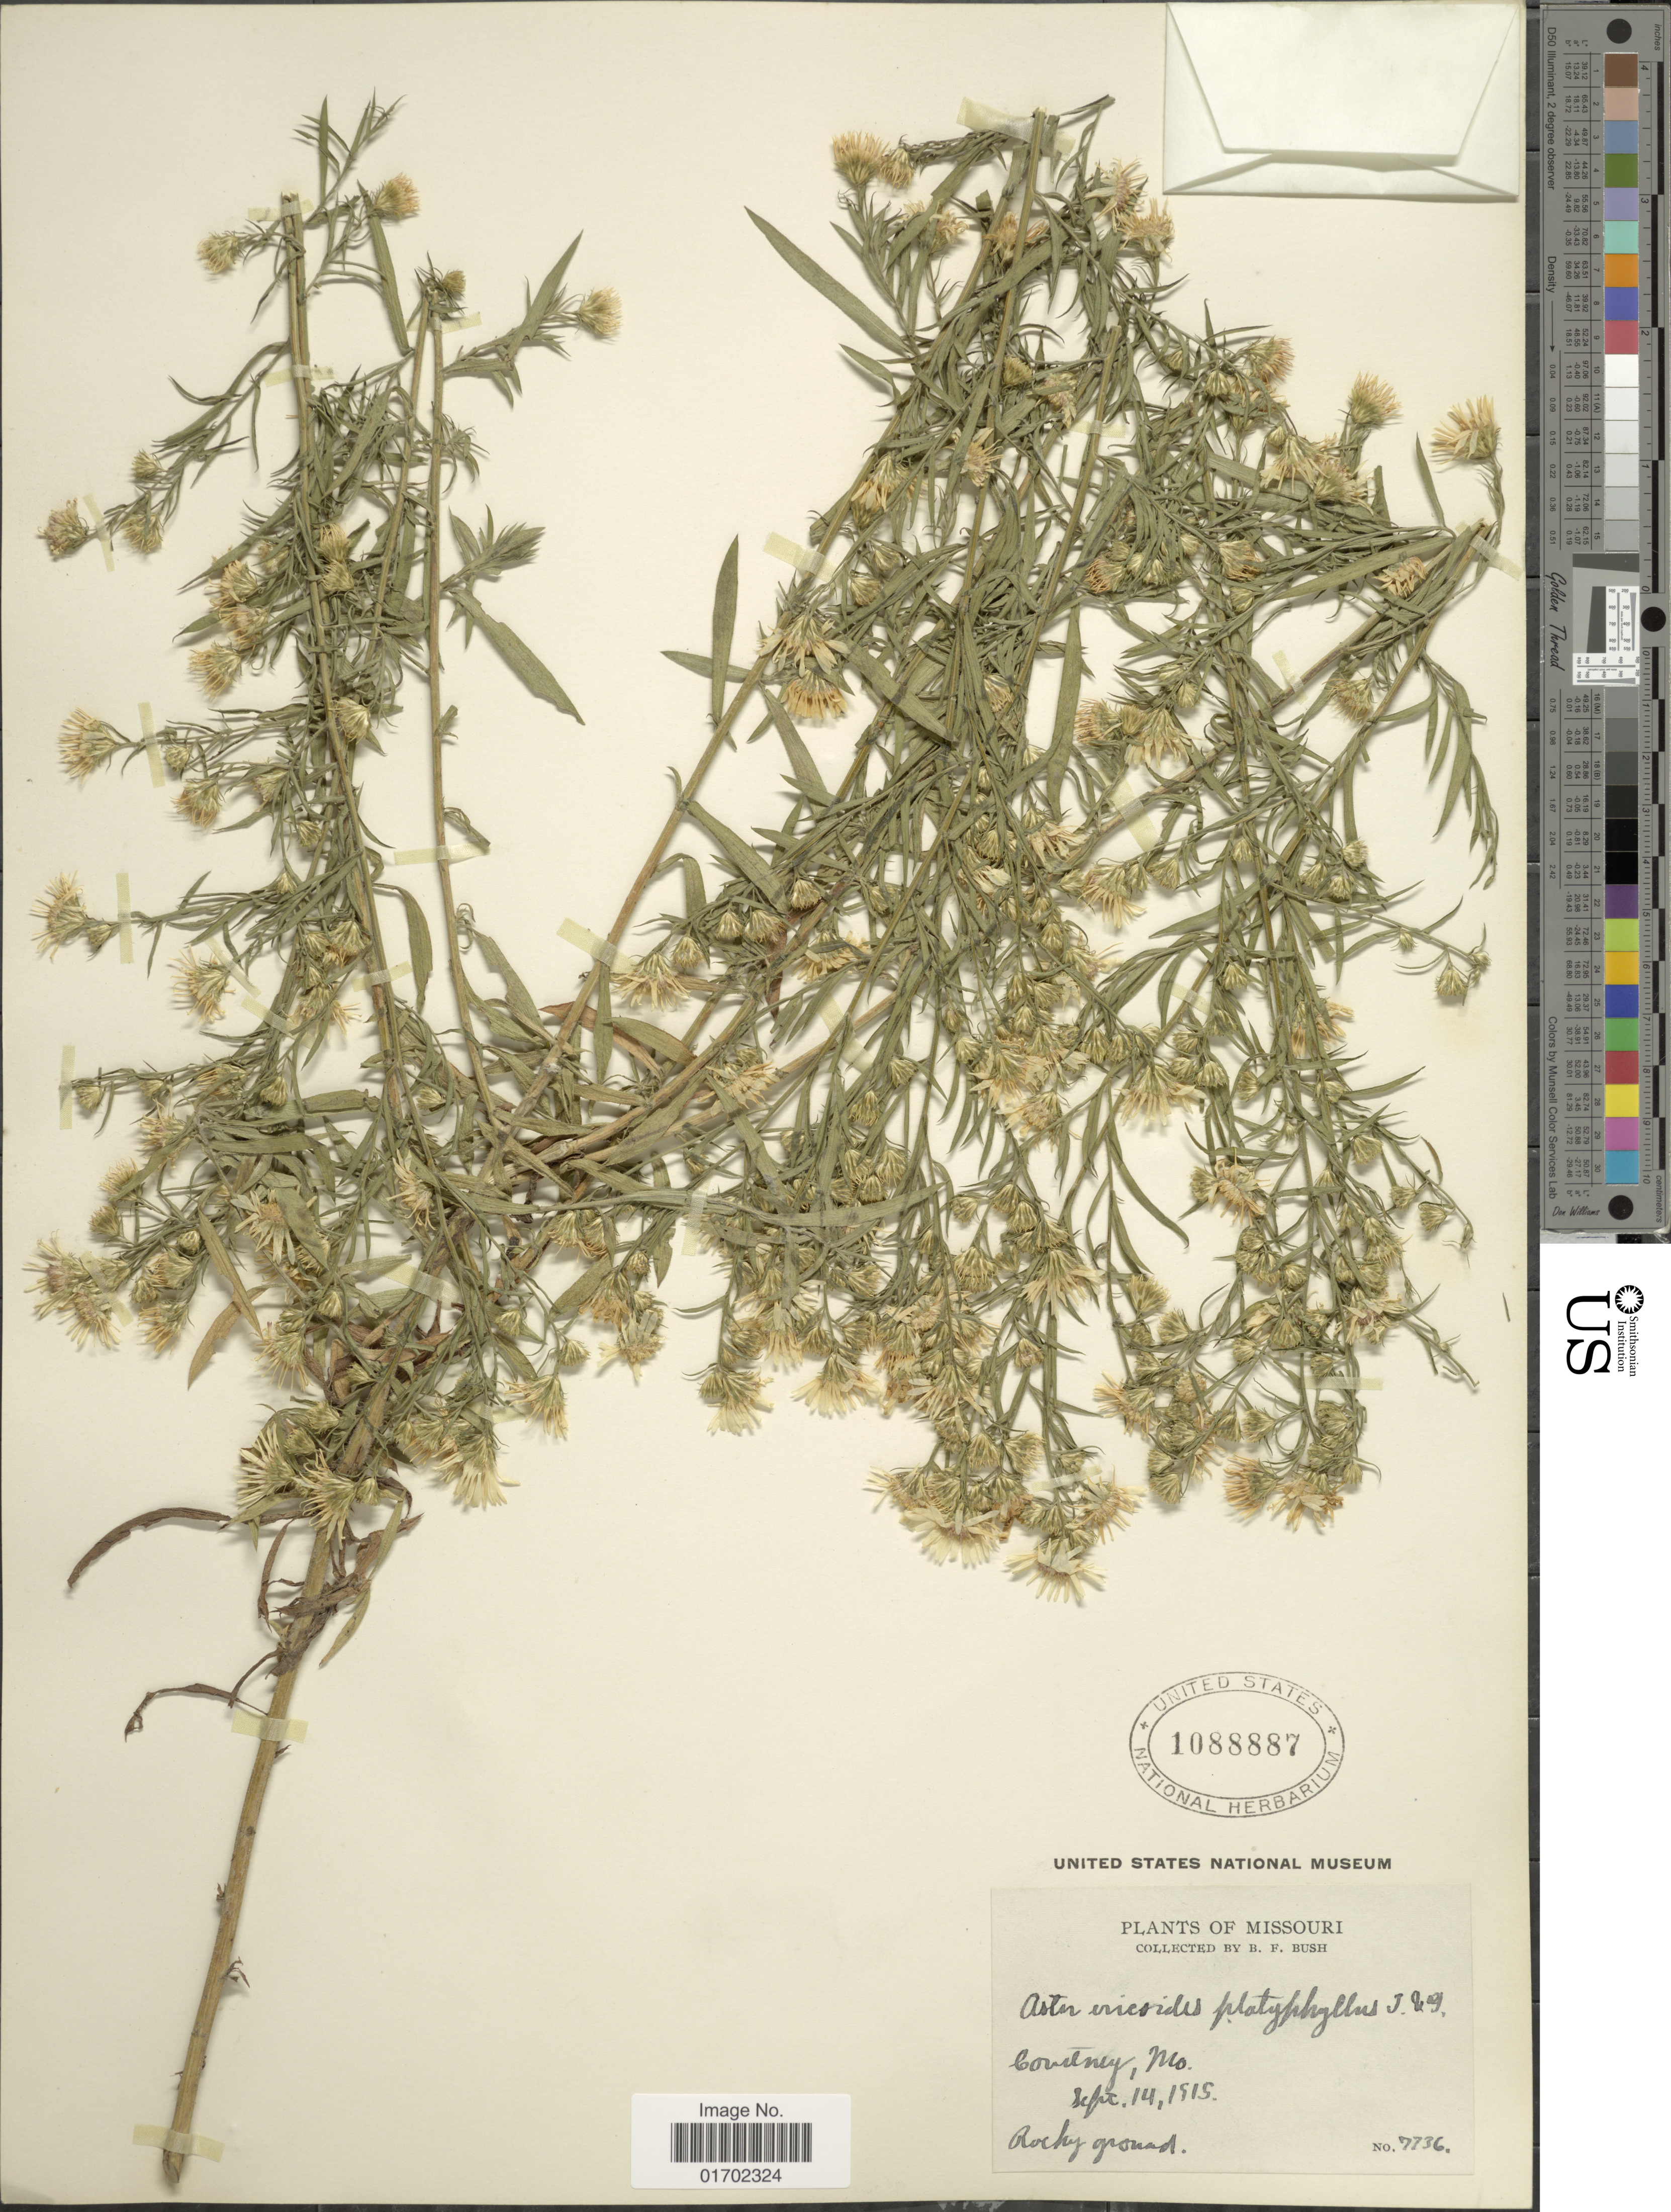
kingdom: Plantae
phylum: Tracheophyta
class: Magnoliopsida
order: Asterales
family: Asteraceae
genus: Symphyotrichum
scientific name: Symphyotrichum pilosum var. pilosum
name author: (Willd.) G.L. Nesom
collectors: B. F. Bush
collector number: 7736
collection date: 1915-09-14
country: United States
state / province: Missouri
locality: Courtney, Mo.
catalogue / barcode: US 1088887